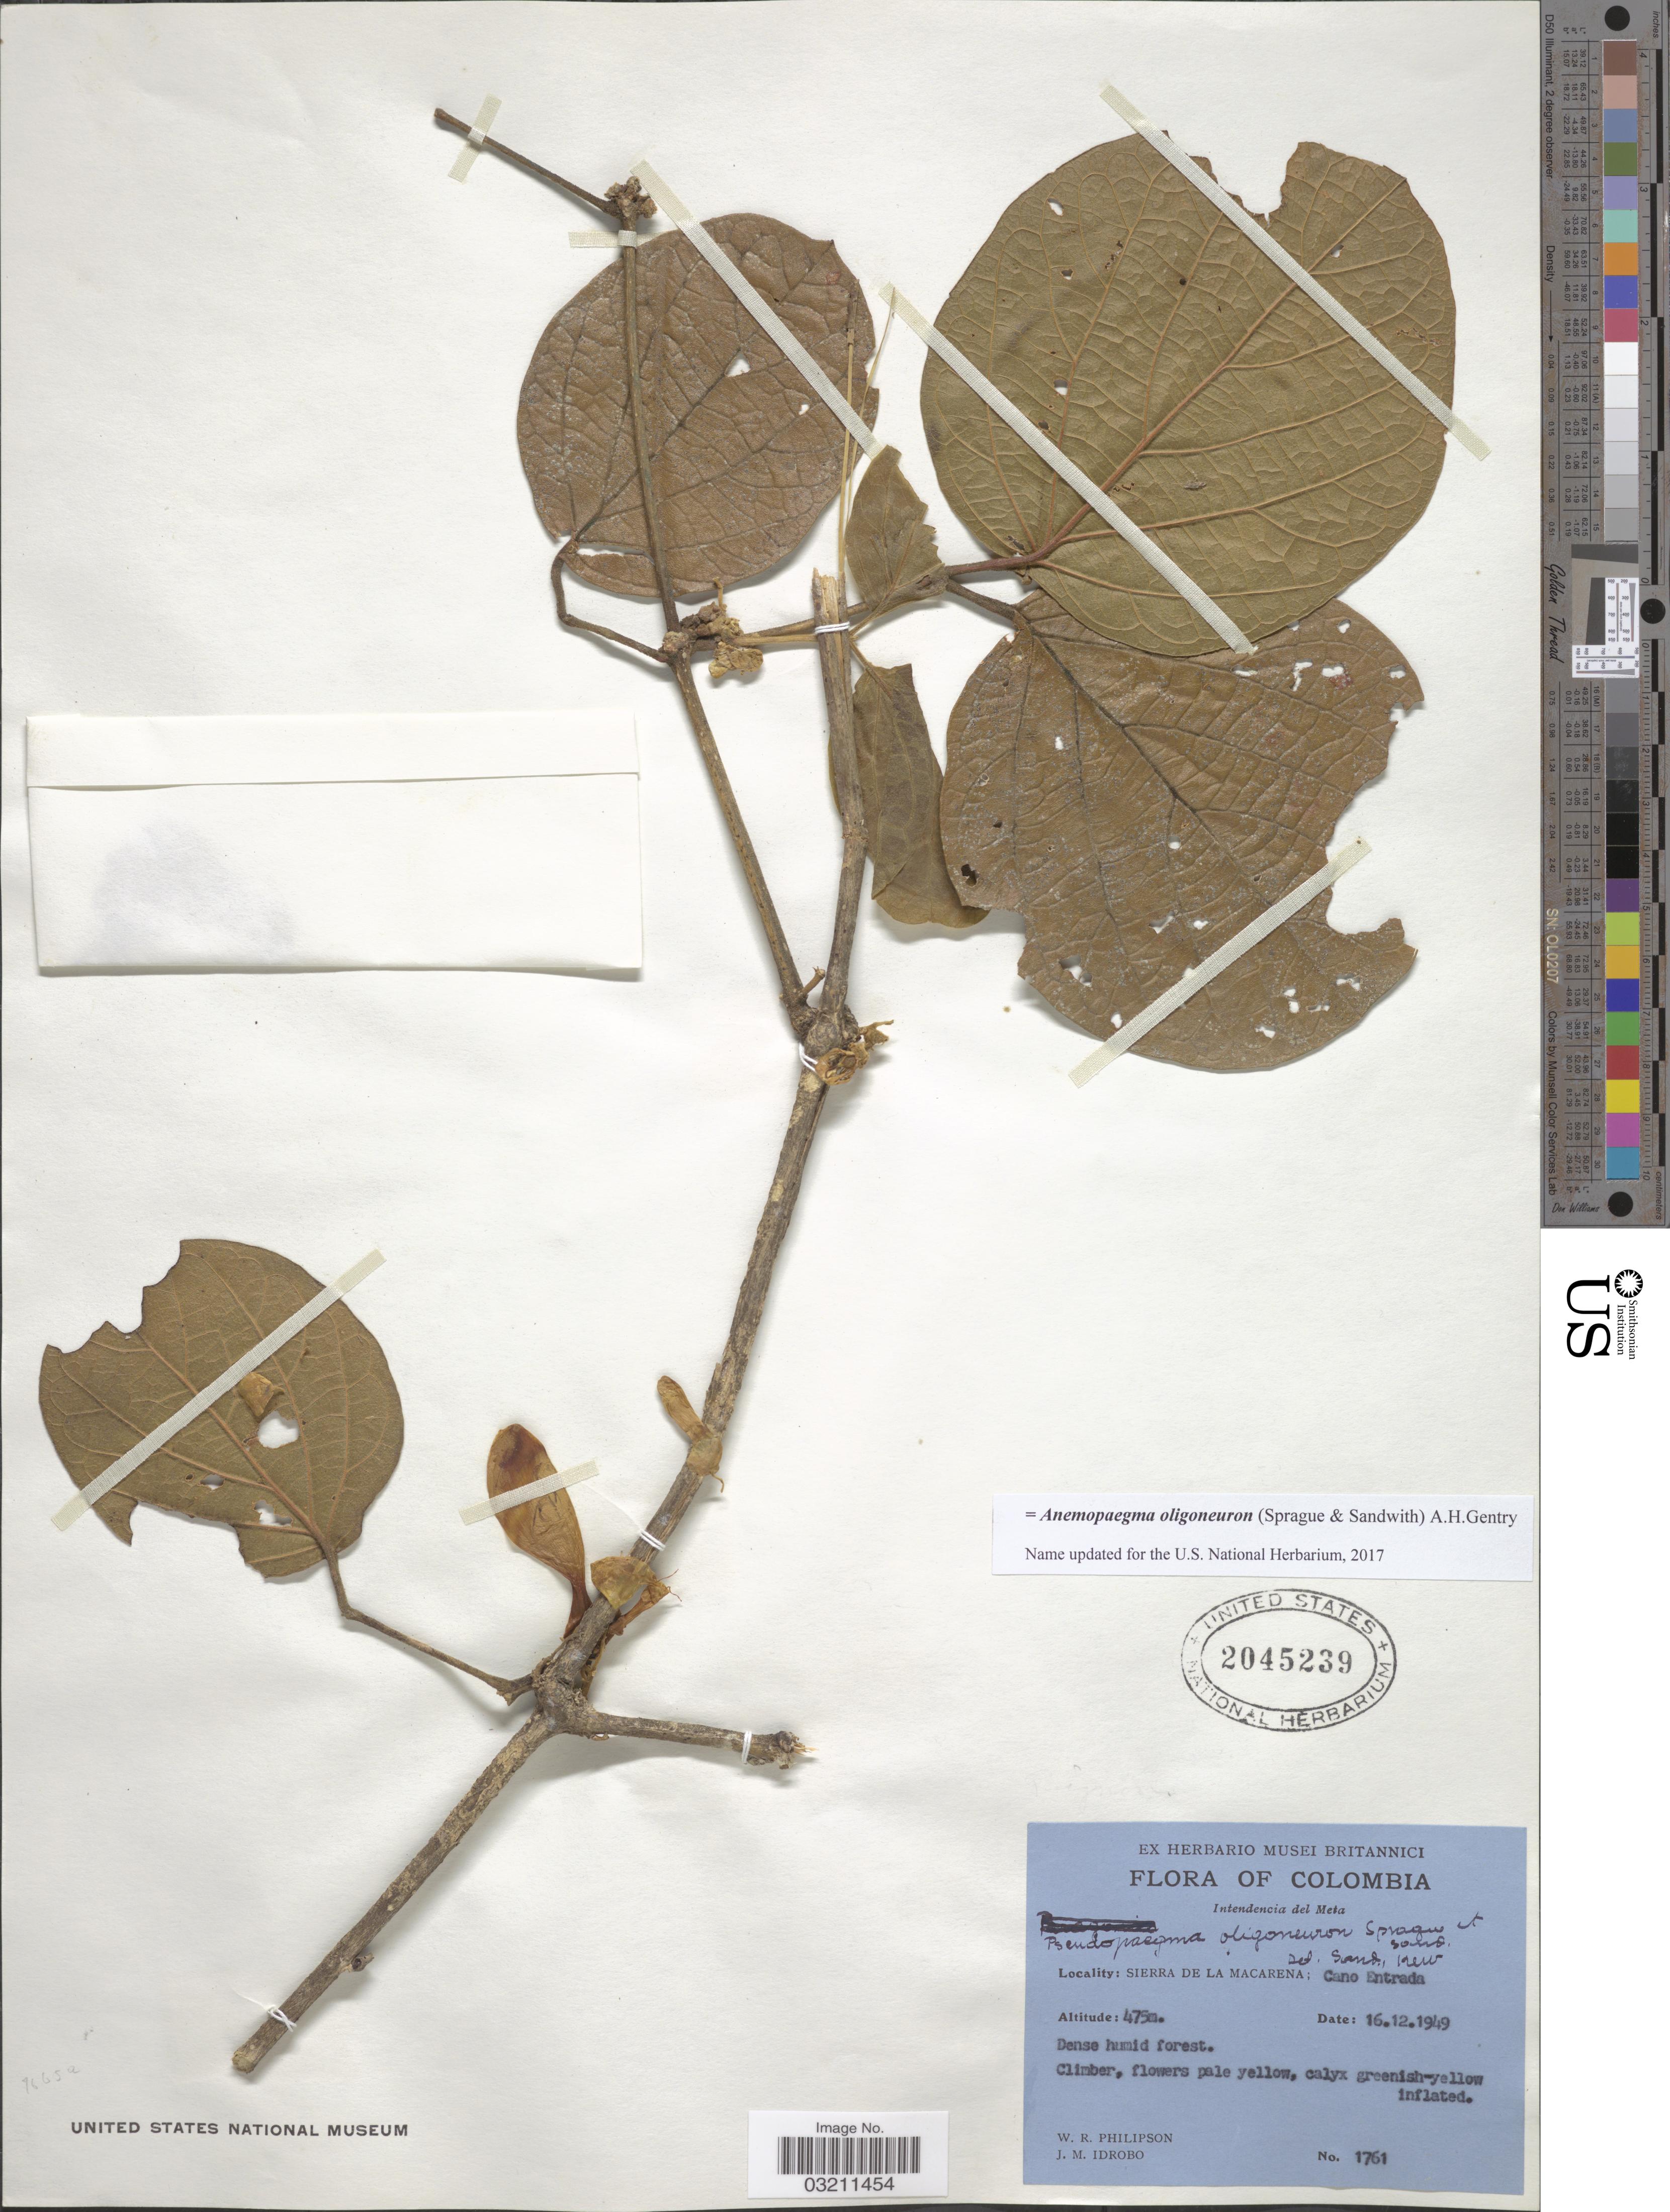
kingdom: Plantae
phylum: Tracheophyta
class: Magnoliopsida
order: Lamiales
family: Bignoniaceae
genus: Anemopaegma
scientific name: Anemopaegma oligoneuron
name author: (Sprague & Sandwith) A.H. Gentry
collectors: W. R. Philipson & J. M. Idrobo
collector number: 1761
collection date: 1949-12-16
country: Colombia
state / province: Meta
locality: Intendencia del Meta. Sierra de La Macarena; Cano Entrada.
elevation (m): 475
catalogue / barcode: US 2045239